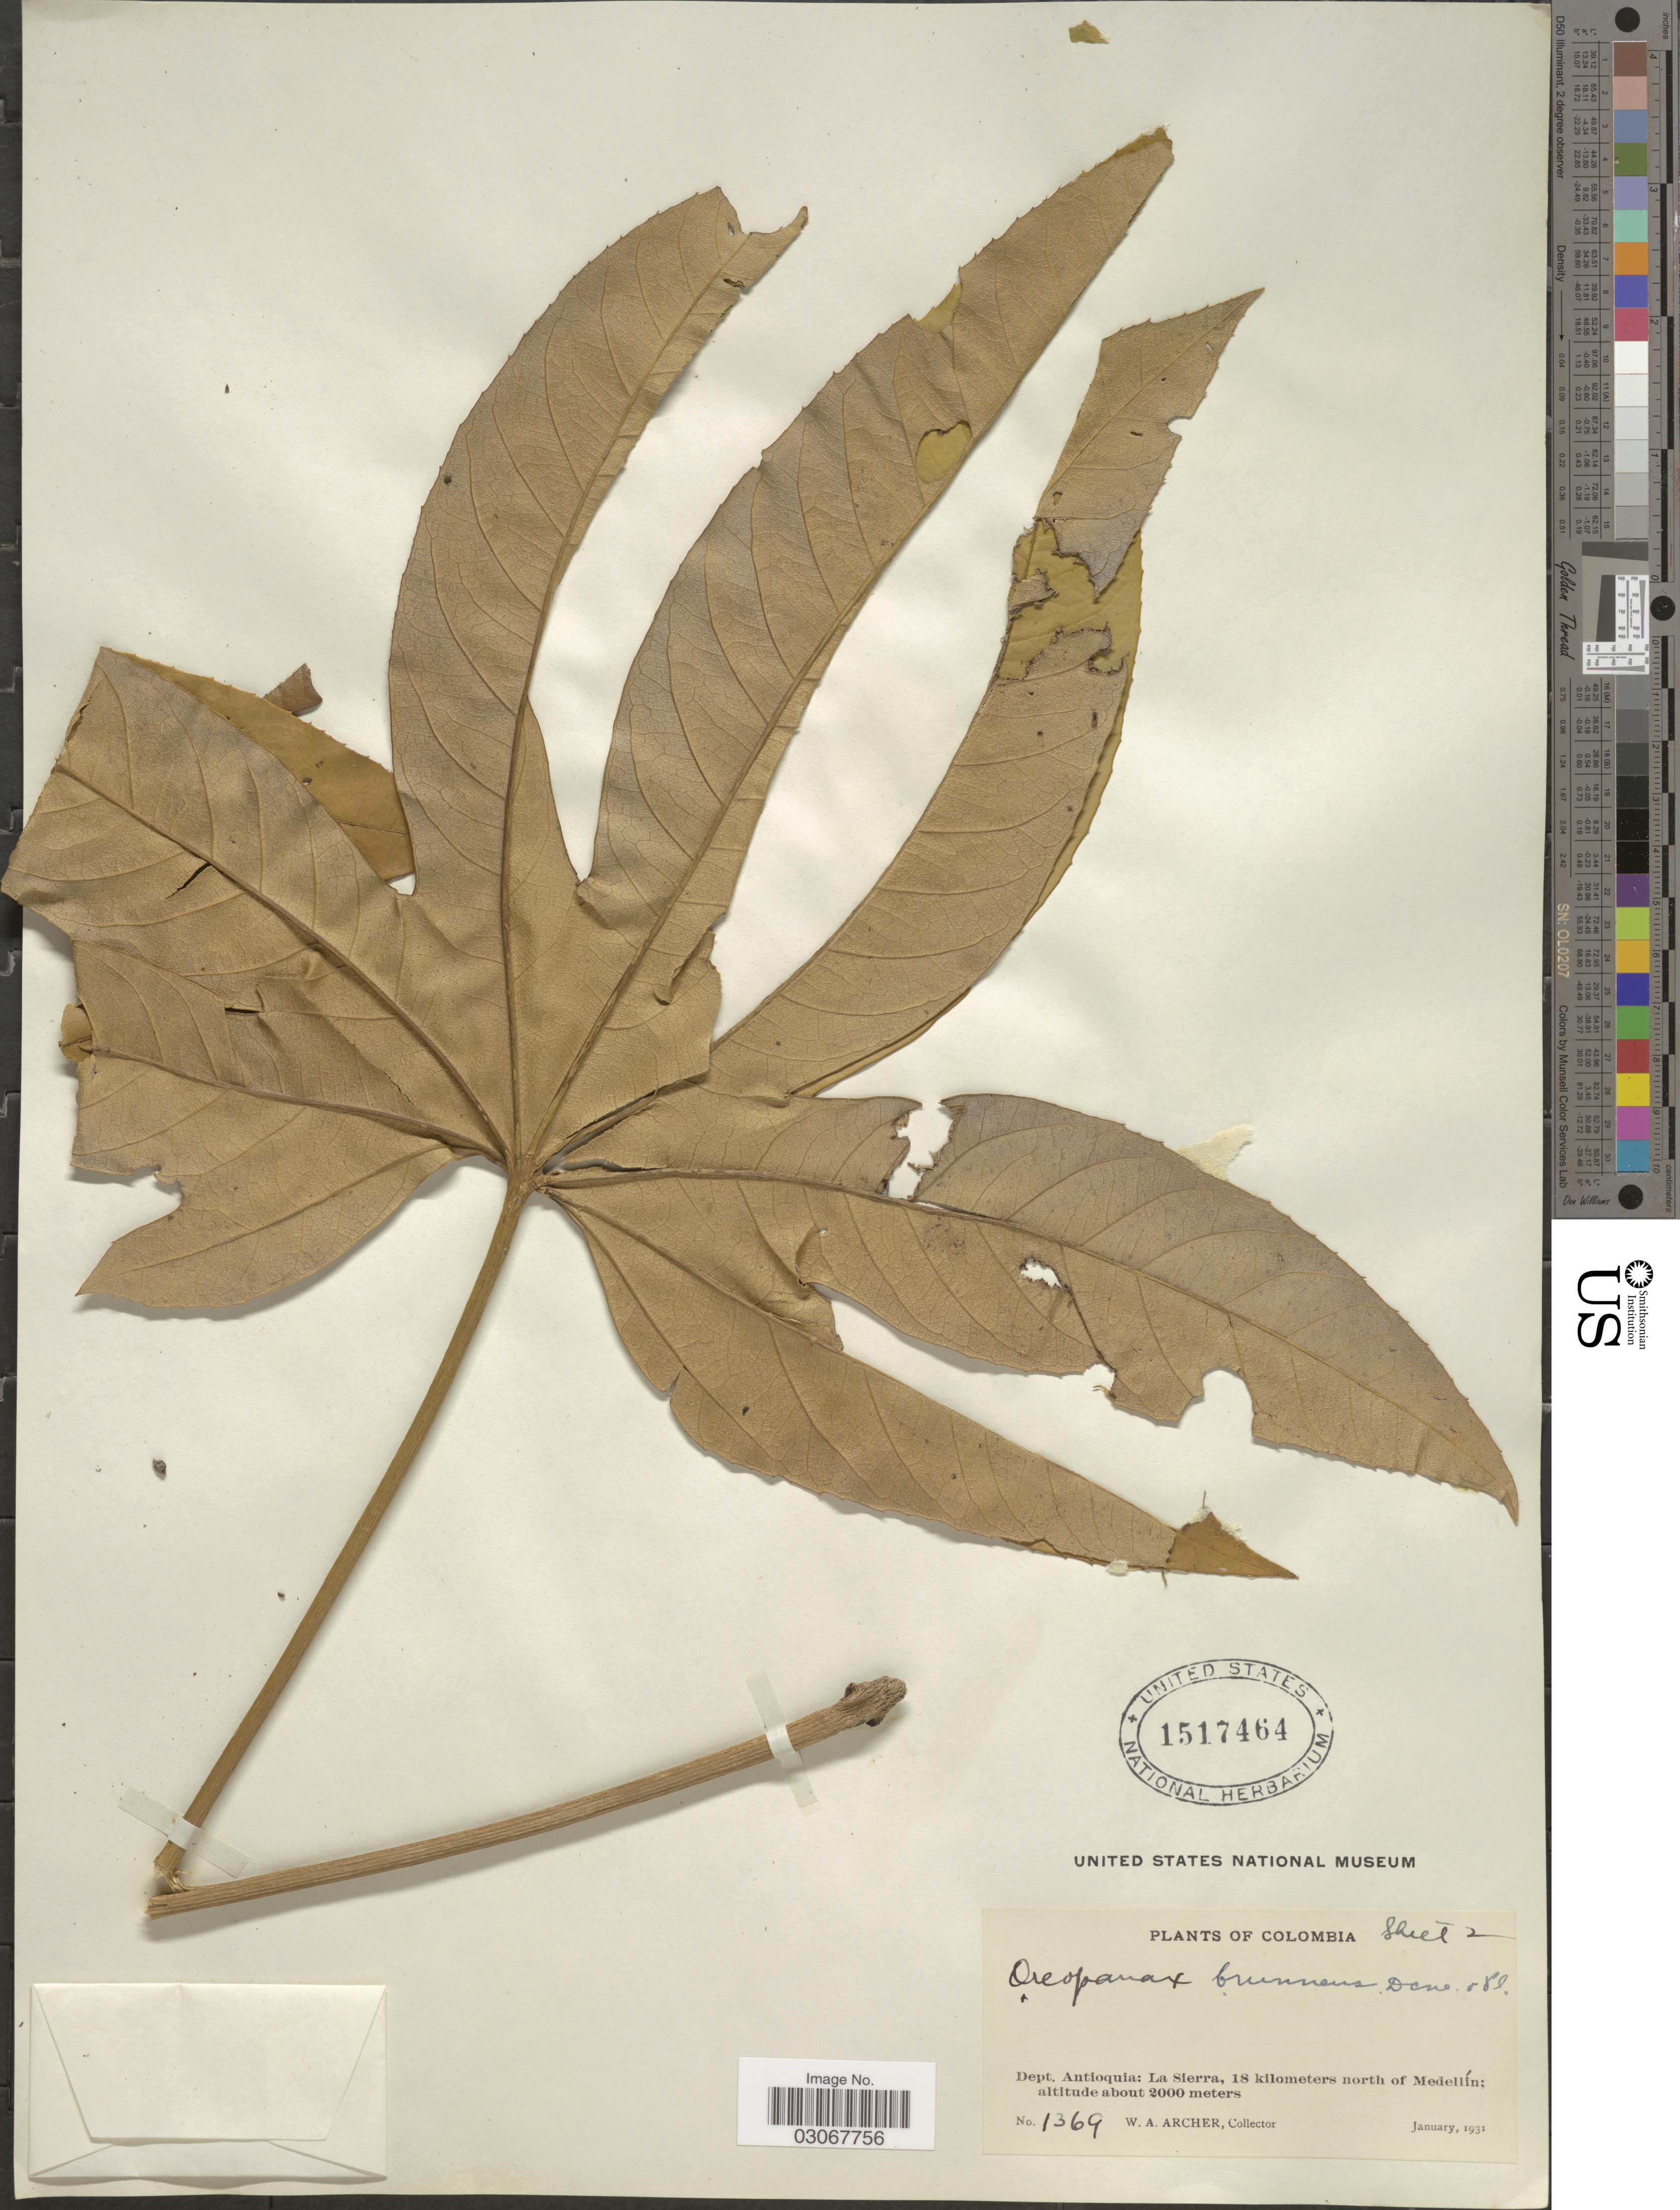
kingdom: Plantae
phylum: Tracheophyta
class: Magnoliopsida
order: Apiales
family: Araliaceae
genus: Oreopanax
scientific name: Oreopanax brunneus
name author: Decne. & Planch. ex Harms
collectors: W. Archer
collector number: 1369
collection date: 1931-01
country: Colombia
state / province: Antioquia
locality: Dept. Antioquia: La Sierra, 18 kilometers north of Medellín.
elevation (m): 2000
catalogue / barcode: US 1517464